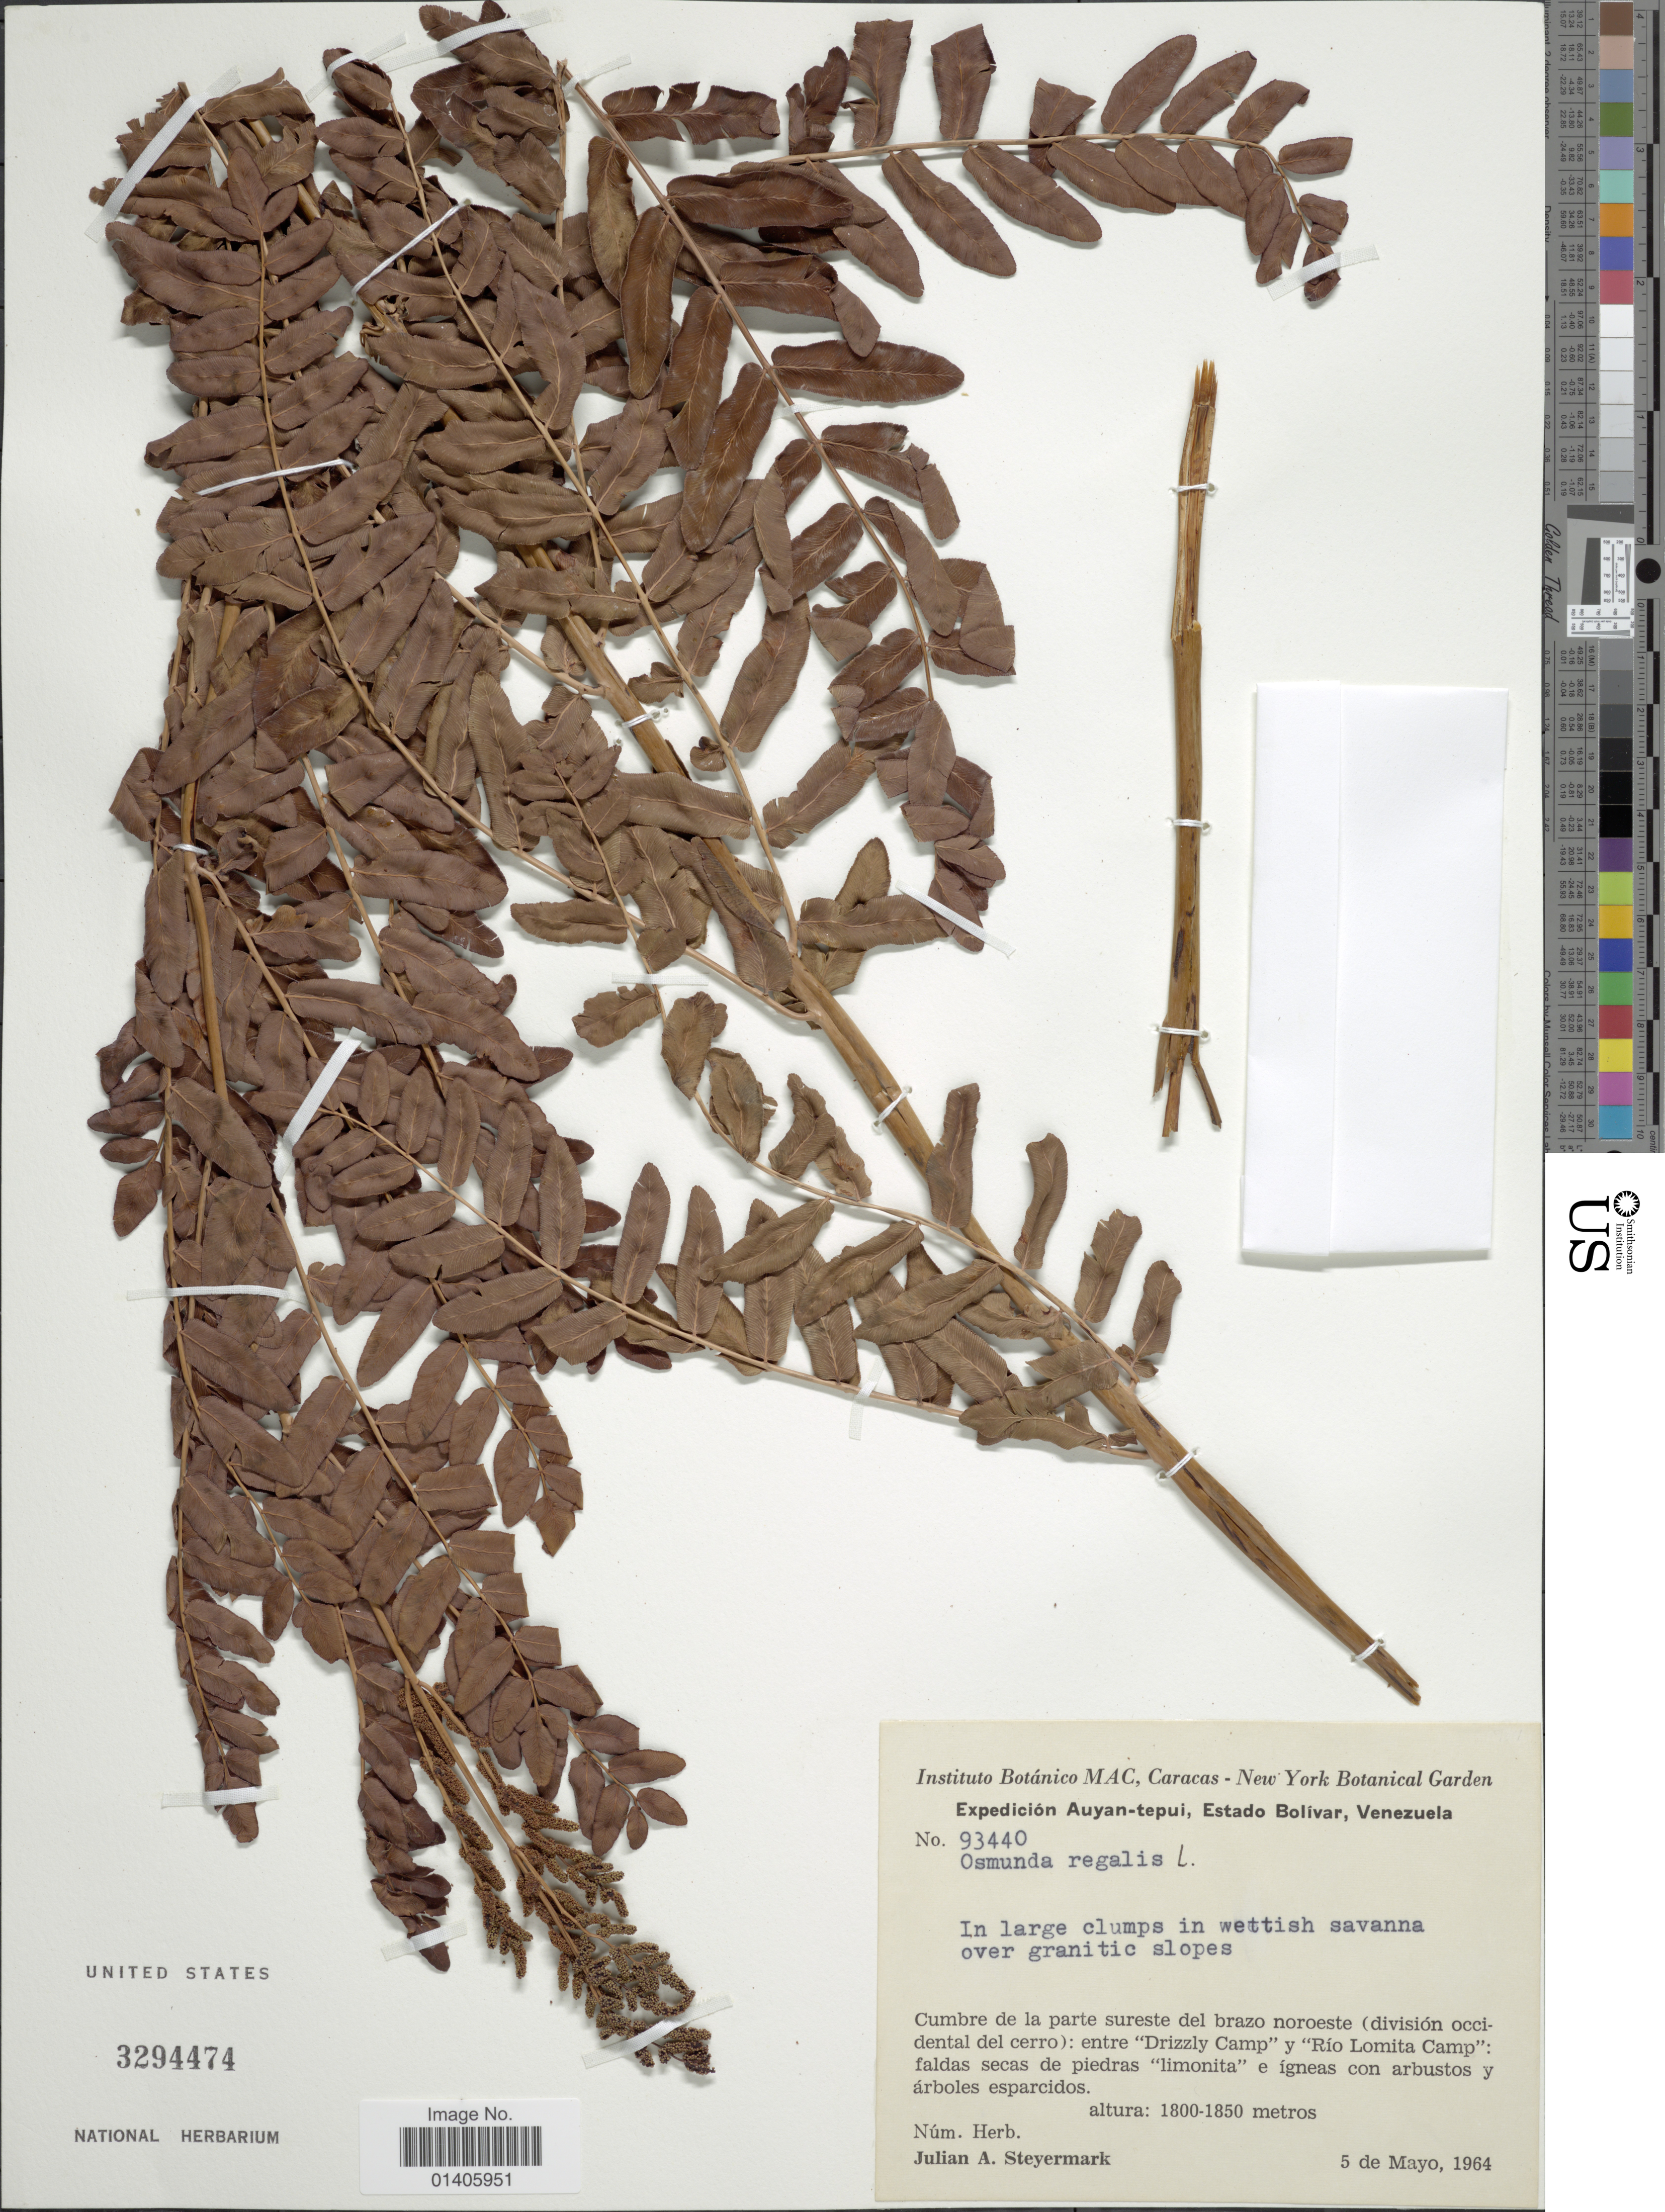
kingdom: Plantae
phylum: Tracheophyta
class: Polypodiopsida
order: Osmundales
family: Osmundaceae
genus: Osmunda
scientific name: Osmunda regalis var. palustris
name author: (Schrad.) C. Chr. ex Angely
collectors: J. Steyermark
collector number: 93440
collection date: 1964-05-05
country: Venezuela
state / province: Bolivar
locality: Cumbre de la parte sureste del brazo noroeste (división occidental del cerro): entre 'Drizzly Camp' y Río Lomita Camp': faldas secas de piedras 'limonita' e igneas con arbustos y arboles esparcidos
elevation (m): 1800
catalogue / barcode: US 3294474